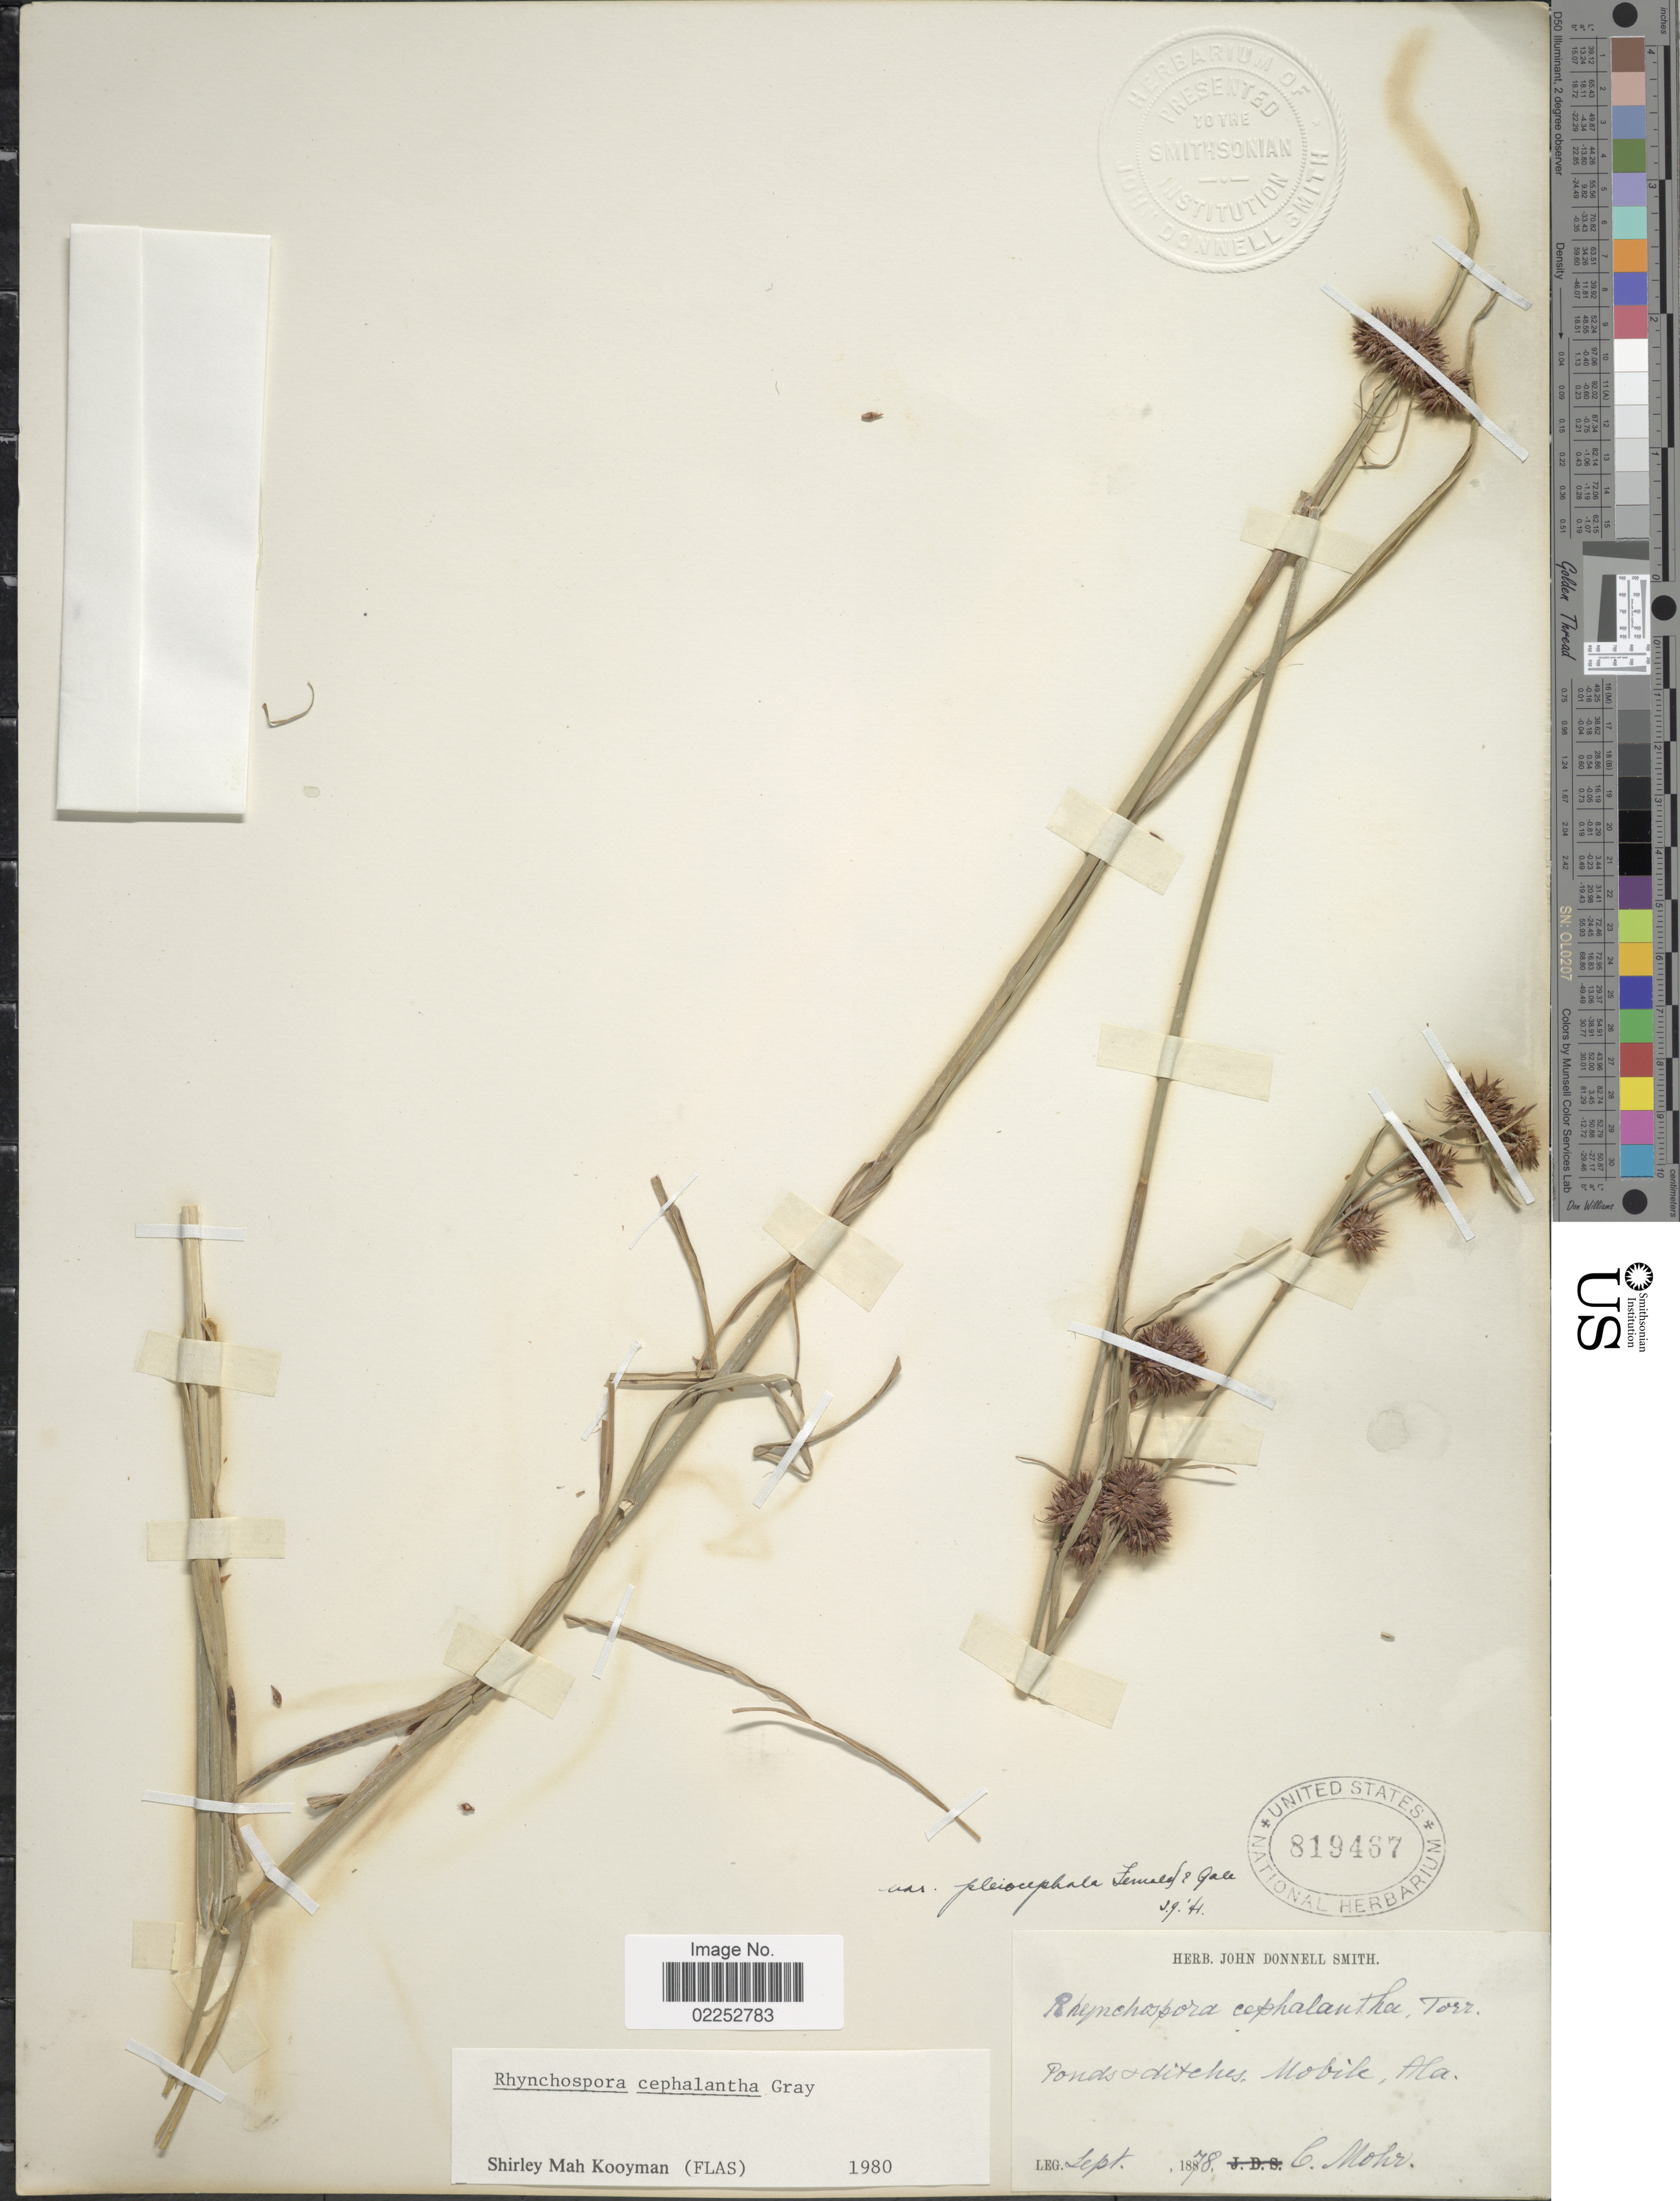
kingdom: Plantae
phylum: Tracheophyta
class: Liliopsida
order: Poales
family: Cyperaceae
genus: Rhynchospora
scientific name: Rhynchospora cephalantha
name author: A. Gray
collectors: C. T. Mohr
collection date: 1878-09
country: United States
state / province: Alabama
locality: Mobile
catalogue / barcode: US 819467